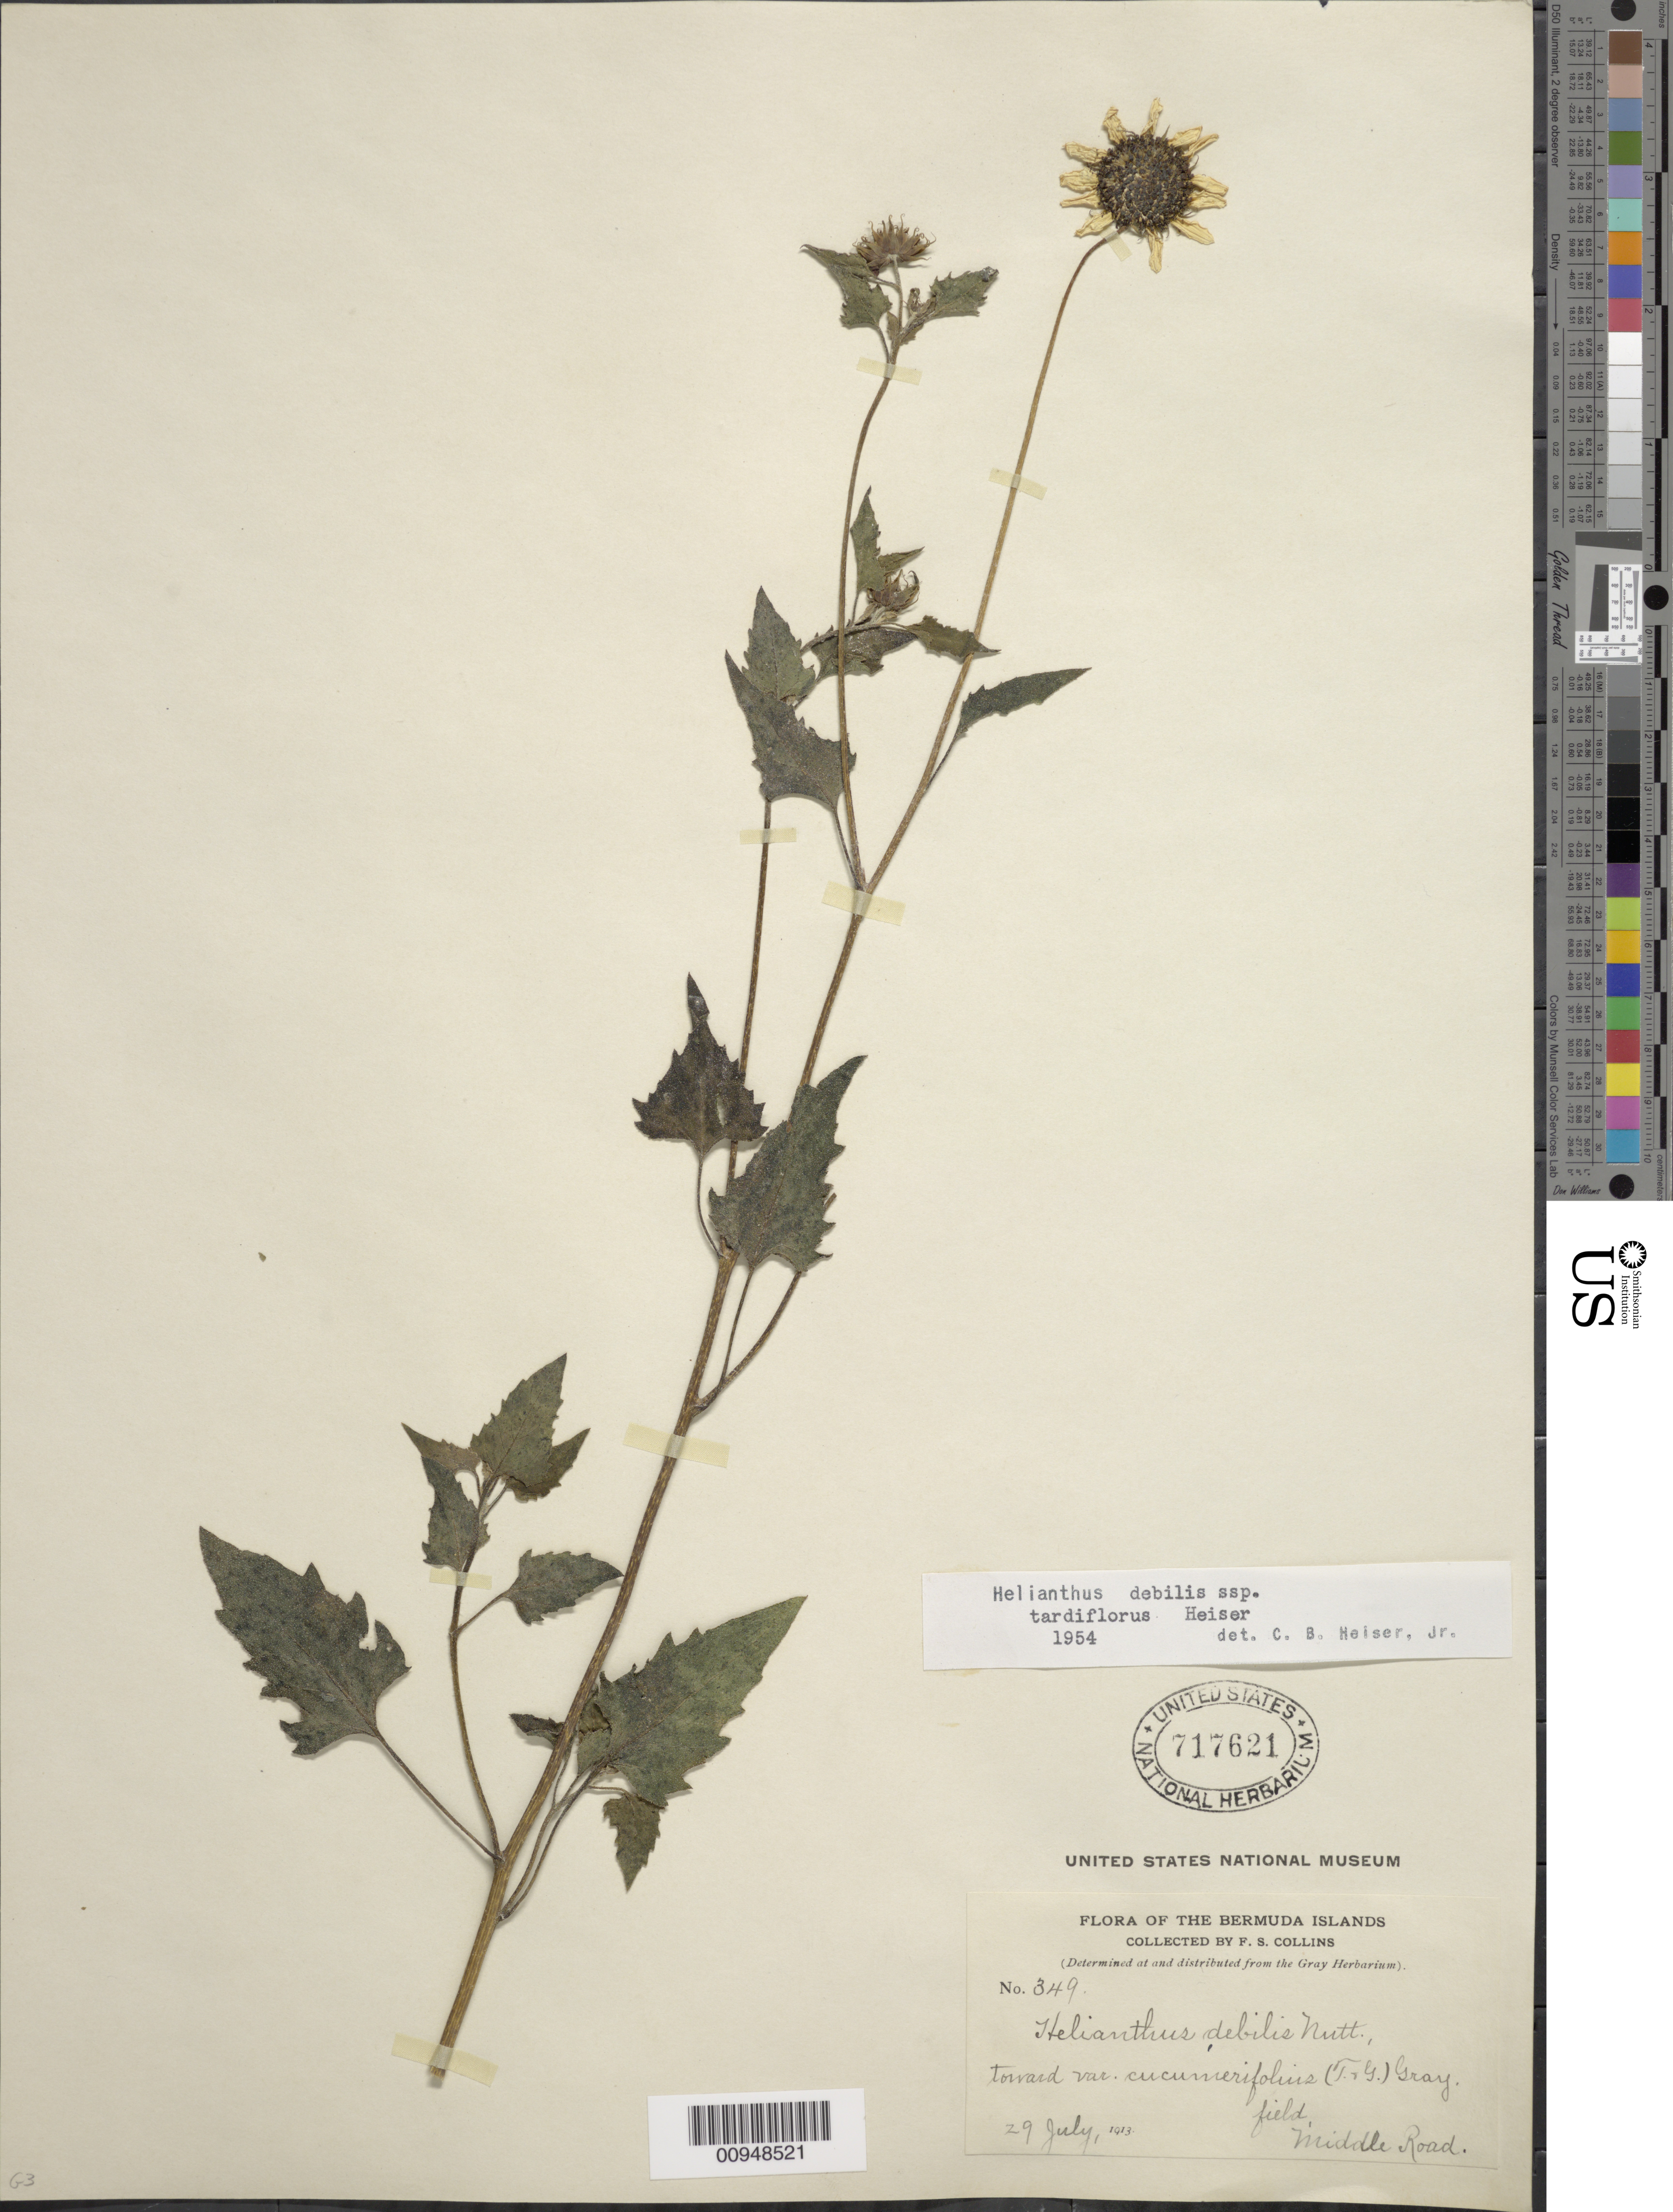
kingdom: Plantae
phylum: Tracheophyta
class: Magnoliopsida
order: Asterales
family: Asteraceae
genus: Helianthus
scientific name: Helianthus debilis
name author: Nutt.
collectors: S. Collins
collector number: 349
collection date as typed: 29 Jul 1913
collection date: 1913-07-29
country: Bermuda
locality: Middle Road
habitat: Field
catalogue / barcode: US 717621